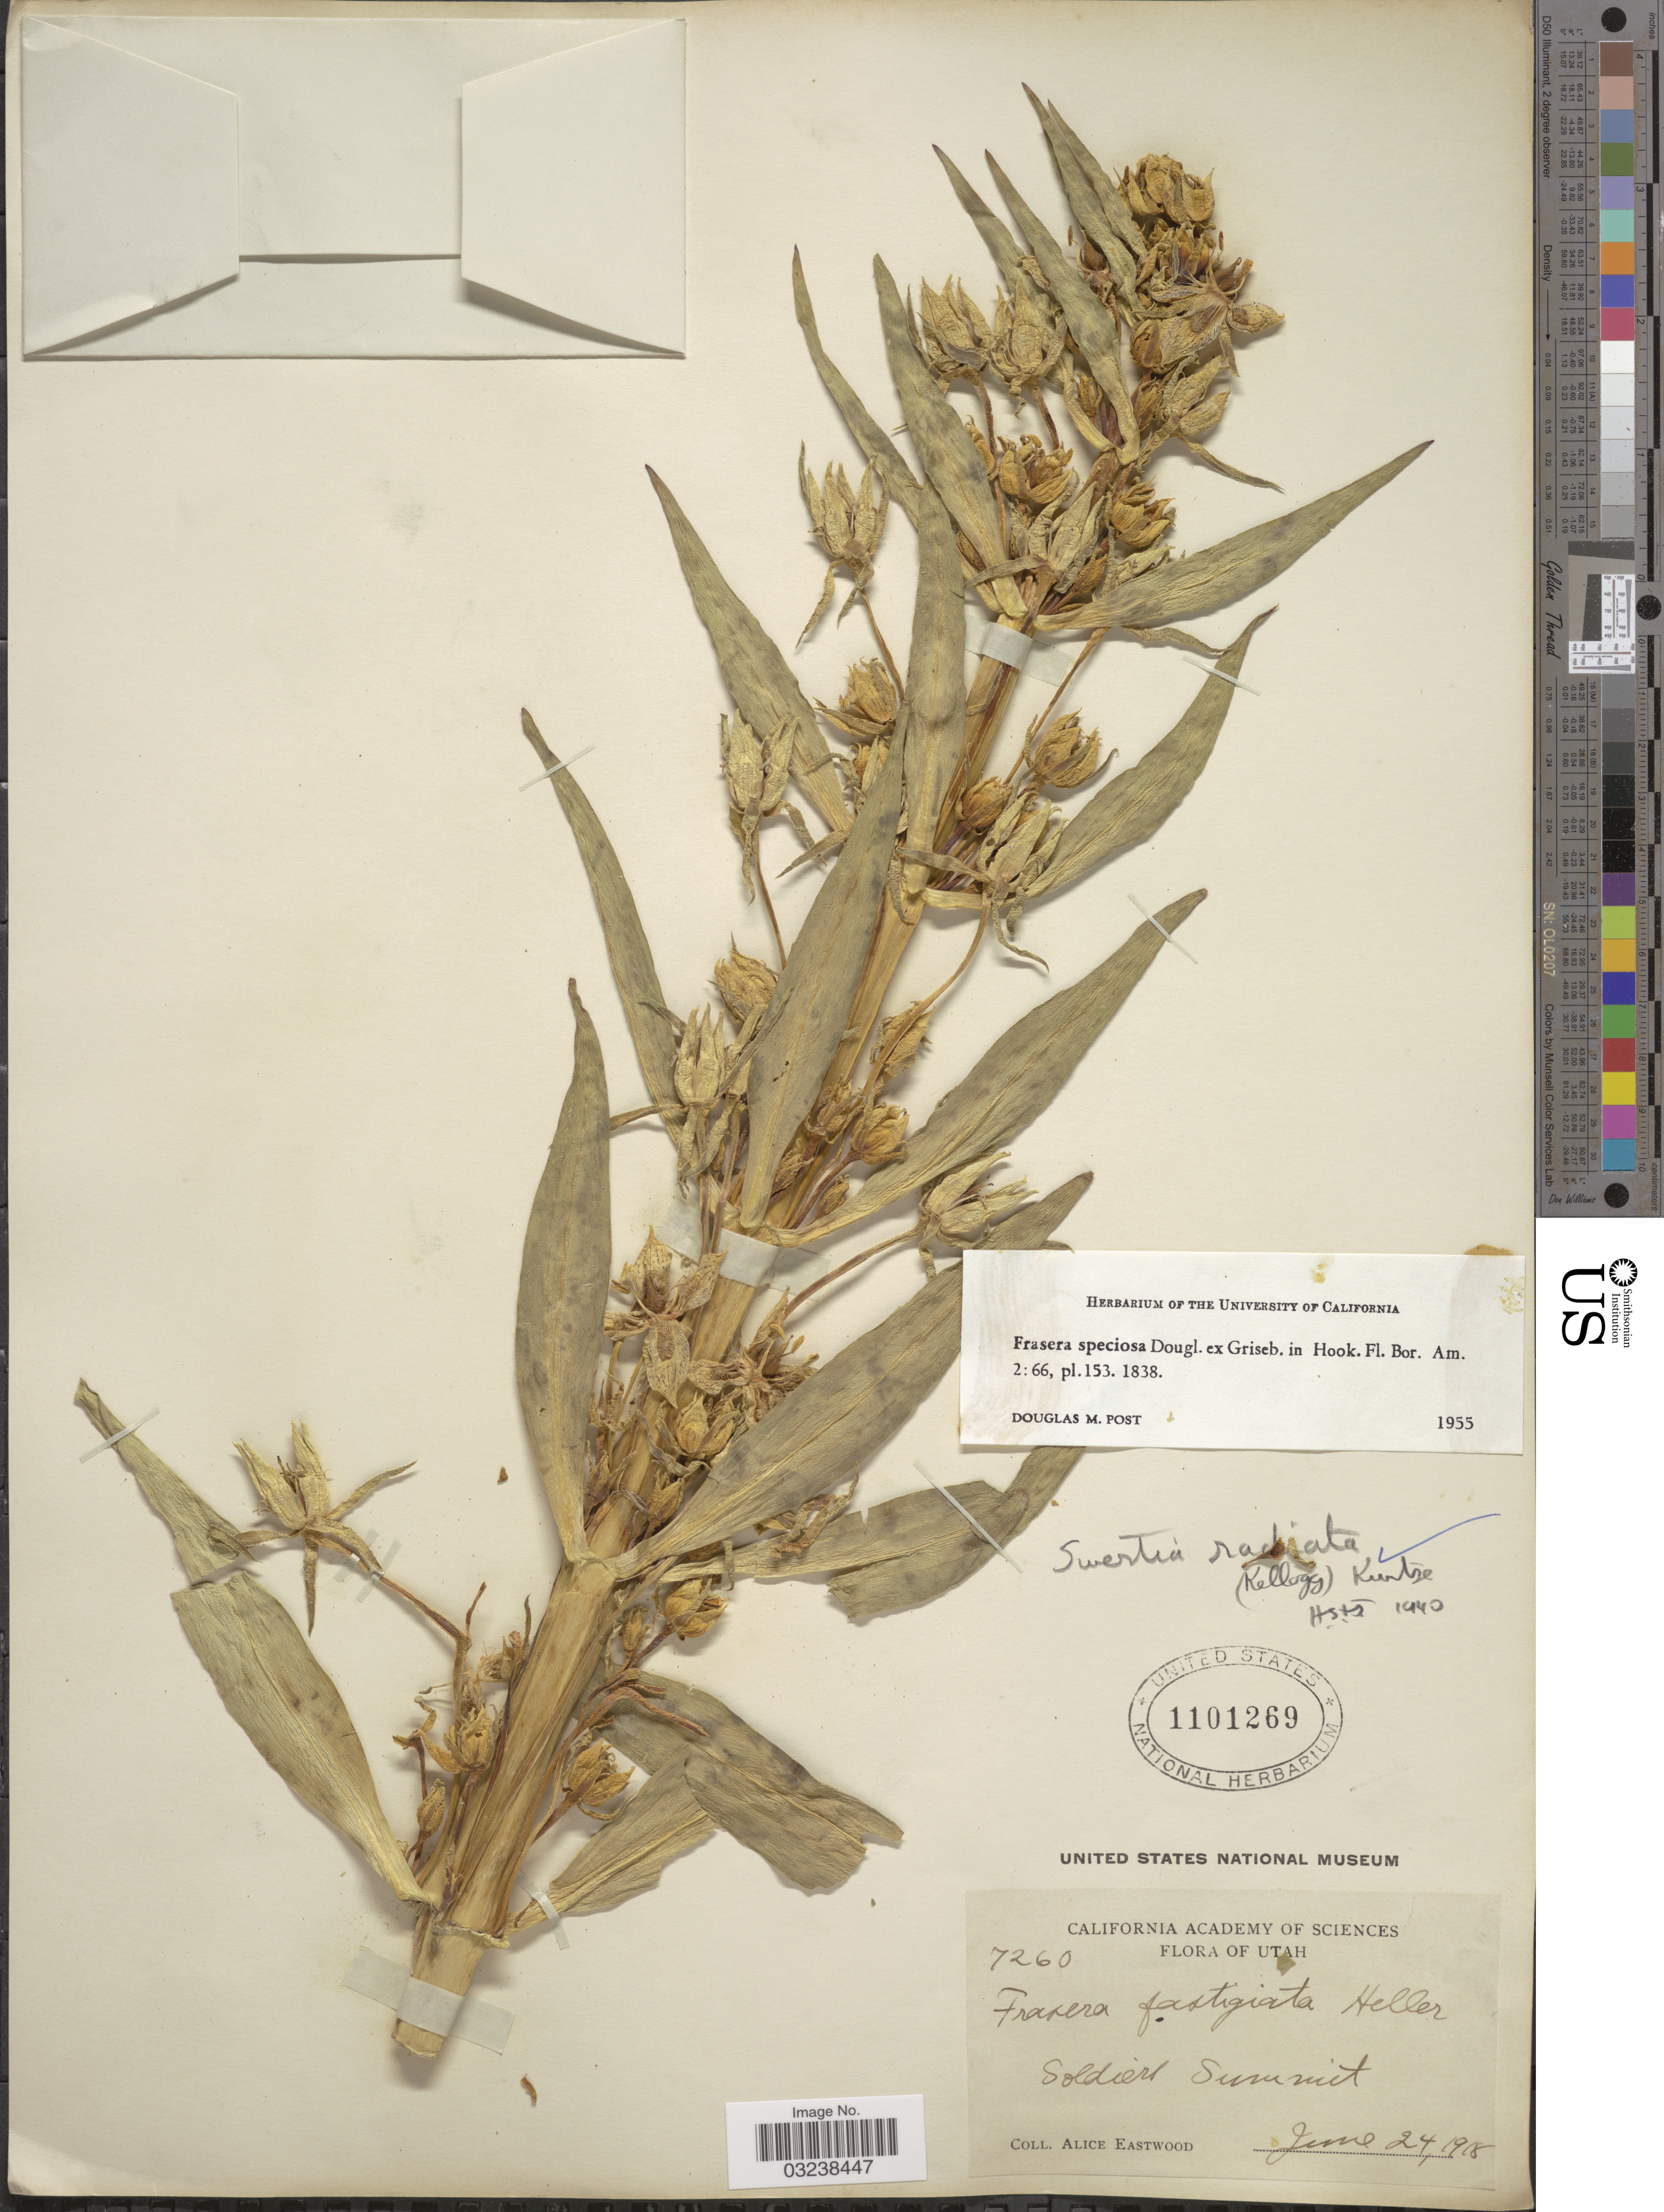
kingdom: Plantae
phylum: Tracheophyta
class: Magnoliopsida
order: Gentianales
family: Gentianaceae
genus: Swertia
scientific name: Swertia radiata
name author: (Kellogg) Kuntze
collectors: A. Eastwood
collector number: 7260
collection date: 1918-06-24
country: United States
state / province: Utah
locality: Soldiers Summit.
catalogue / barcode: US 1101269